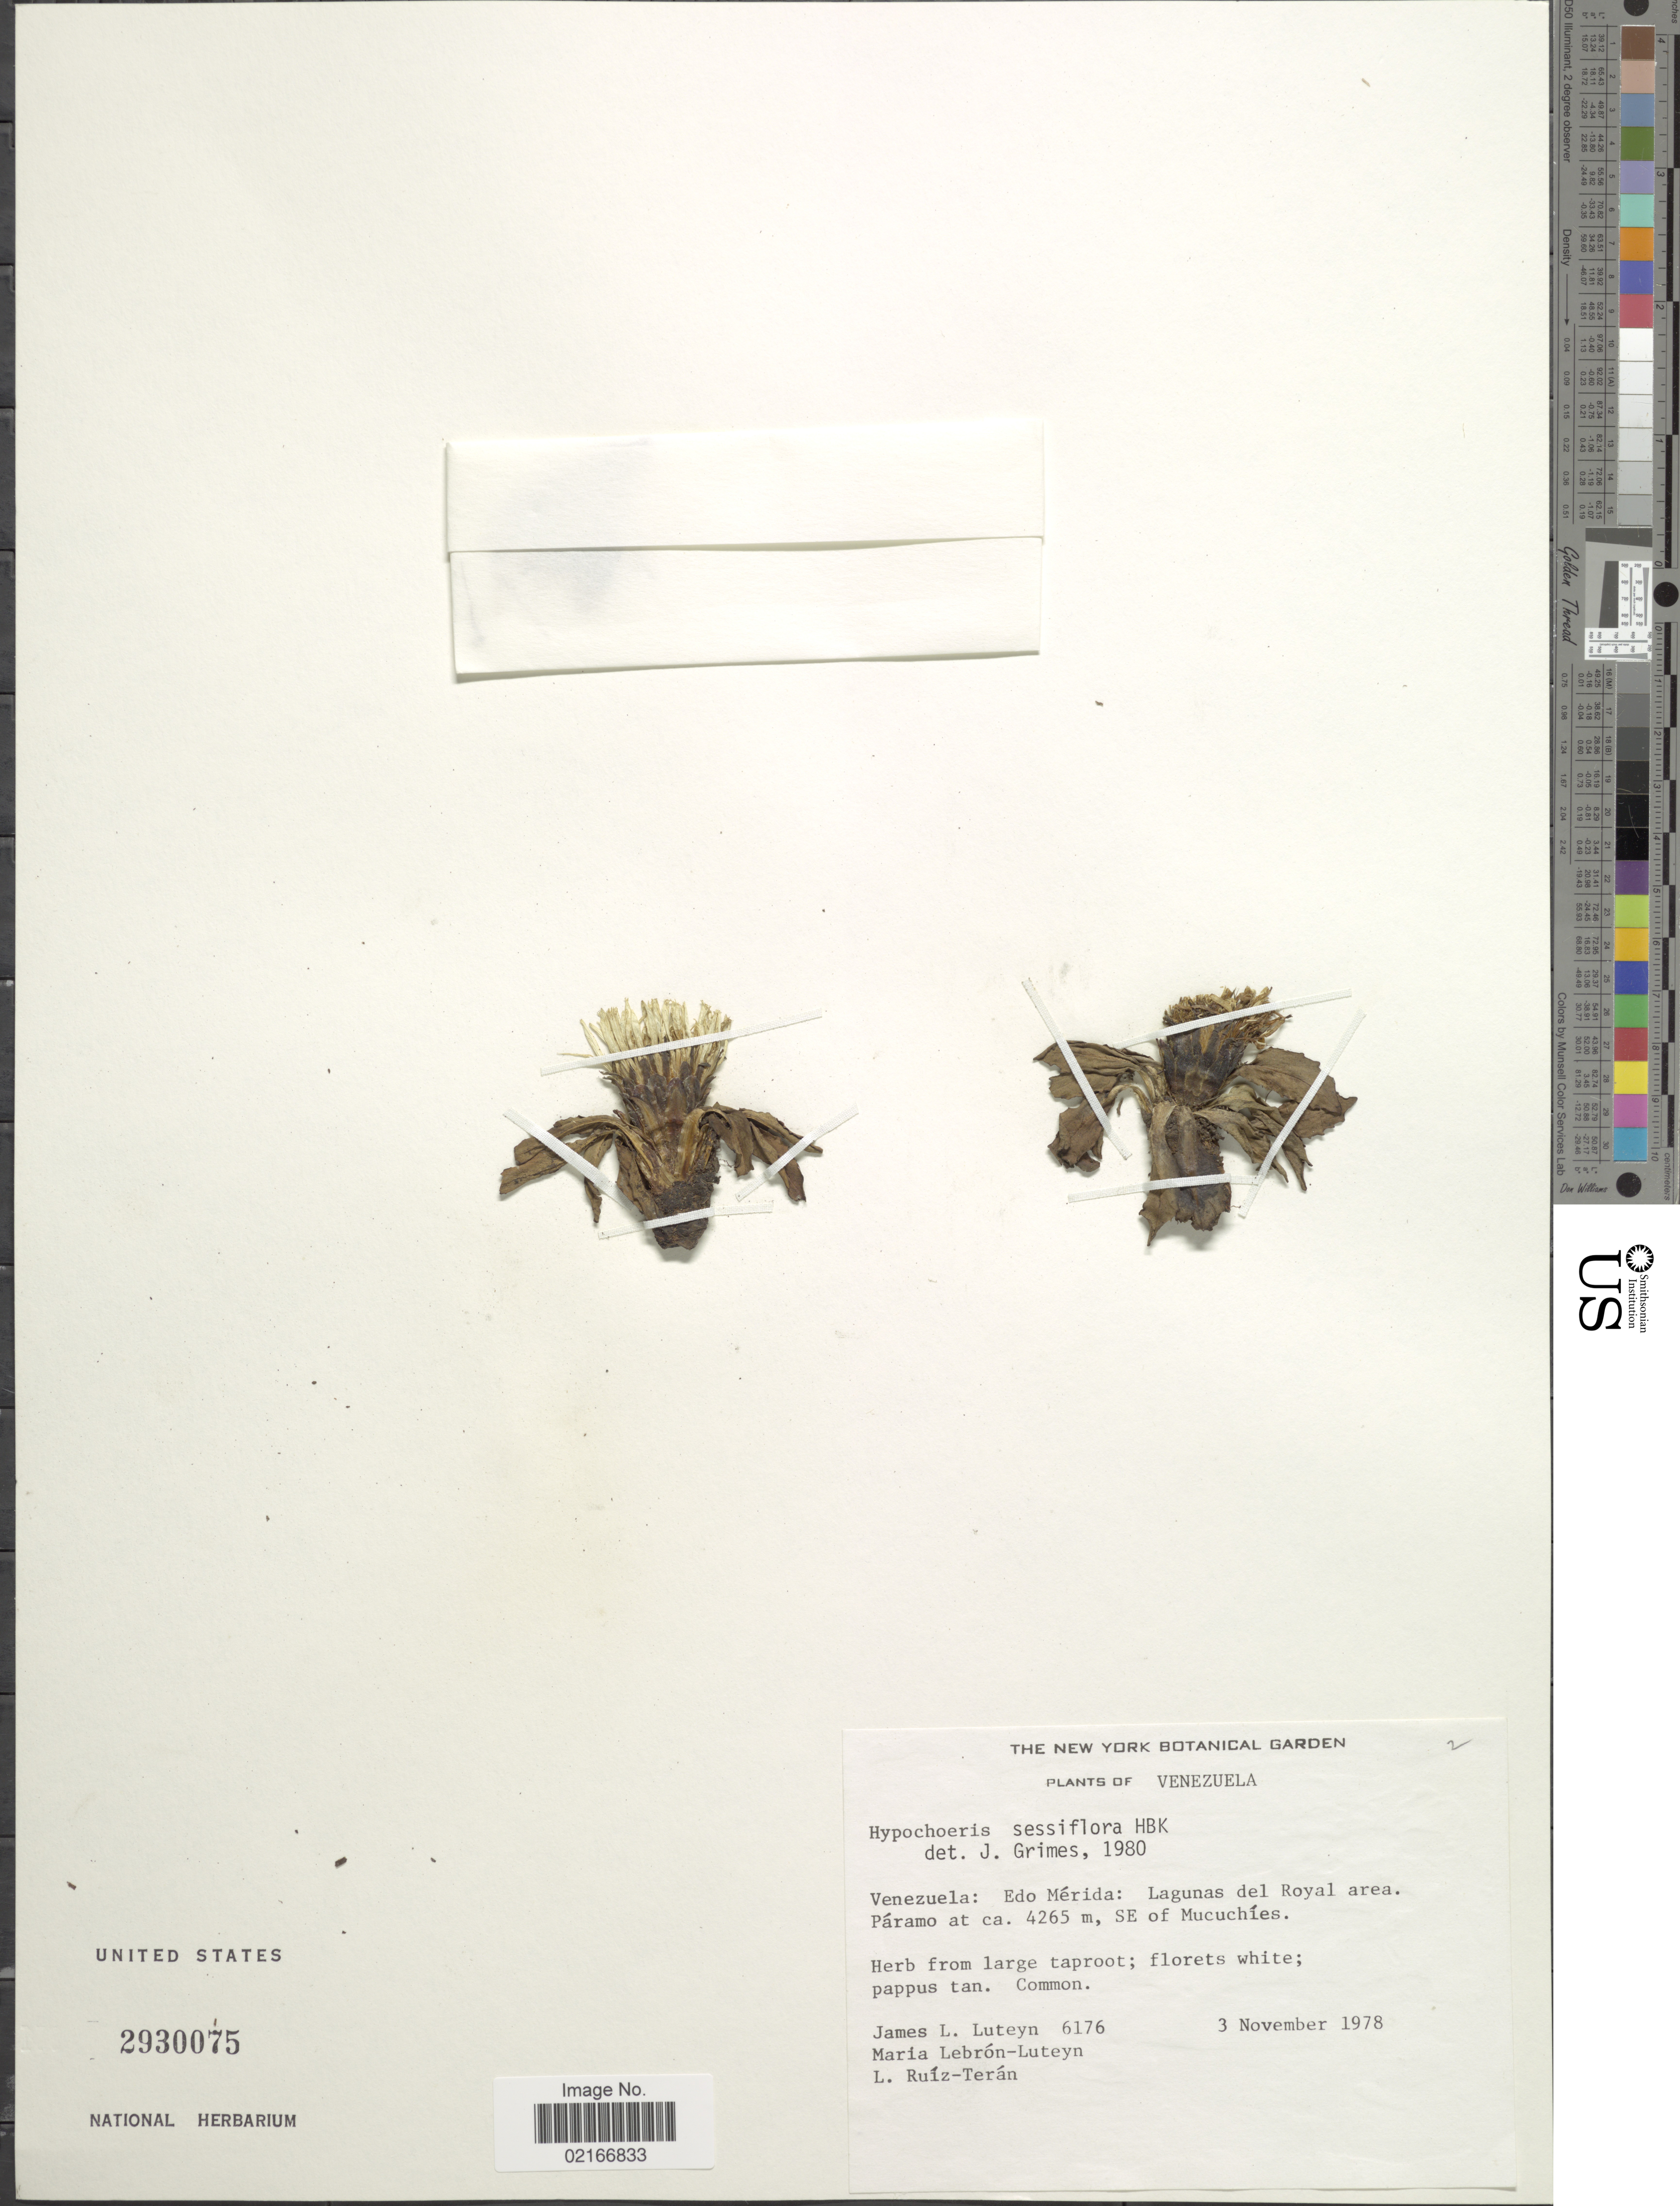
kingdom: Plantae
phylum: Tracheophyta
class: Magnoliopsida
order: Asterales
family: Asteraceae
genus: Hypochaeris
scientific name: Hypochaeris sessiflora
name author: Kunth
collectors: J. L. Luteyn, M. L. Lebrón-Luteyn & L. E. Ruíz-Terán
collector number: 6176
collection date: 1978-11-03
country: Venezuela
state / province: Mérida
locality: Lagunas del Royal area. SE of Mucuchíes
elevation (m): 4265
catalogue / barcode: US 2930075